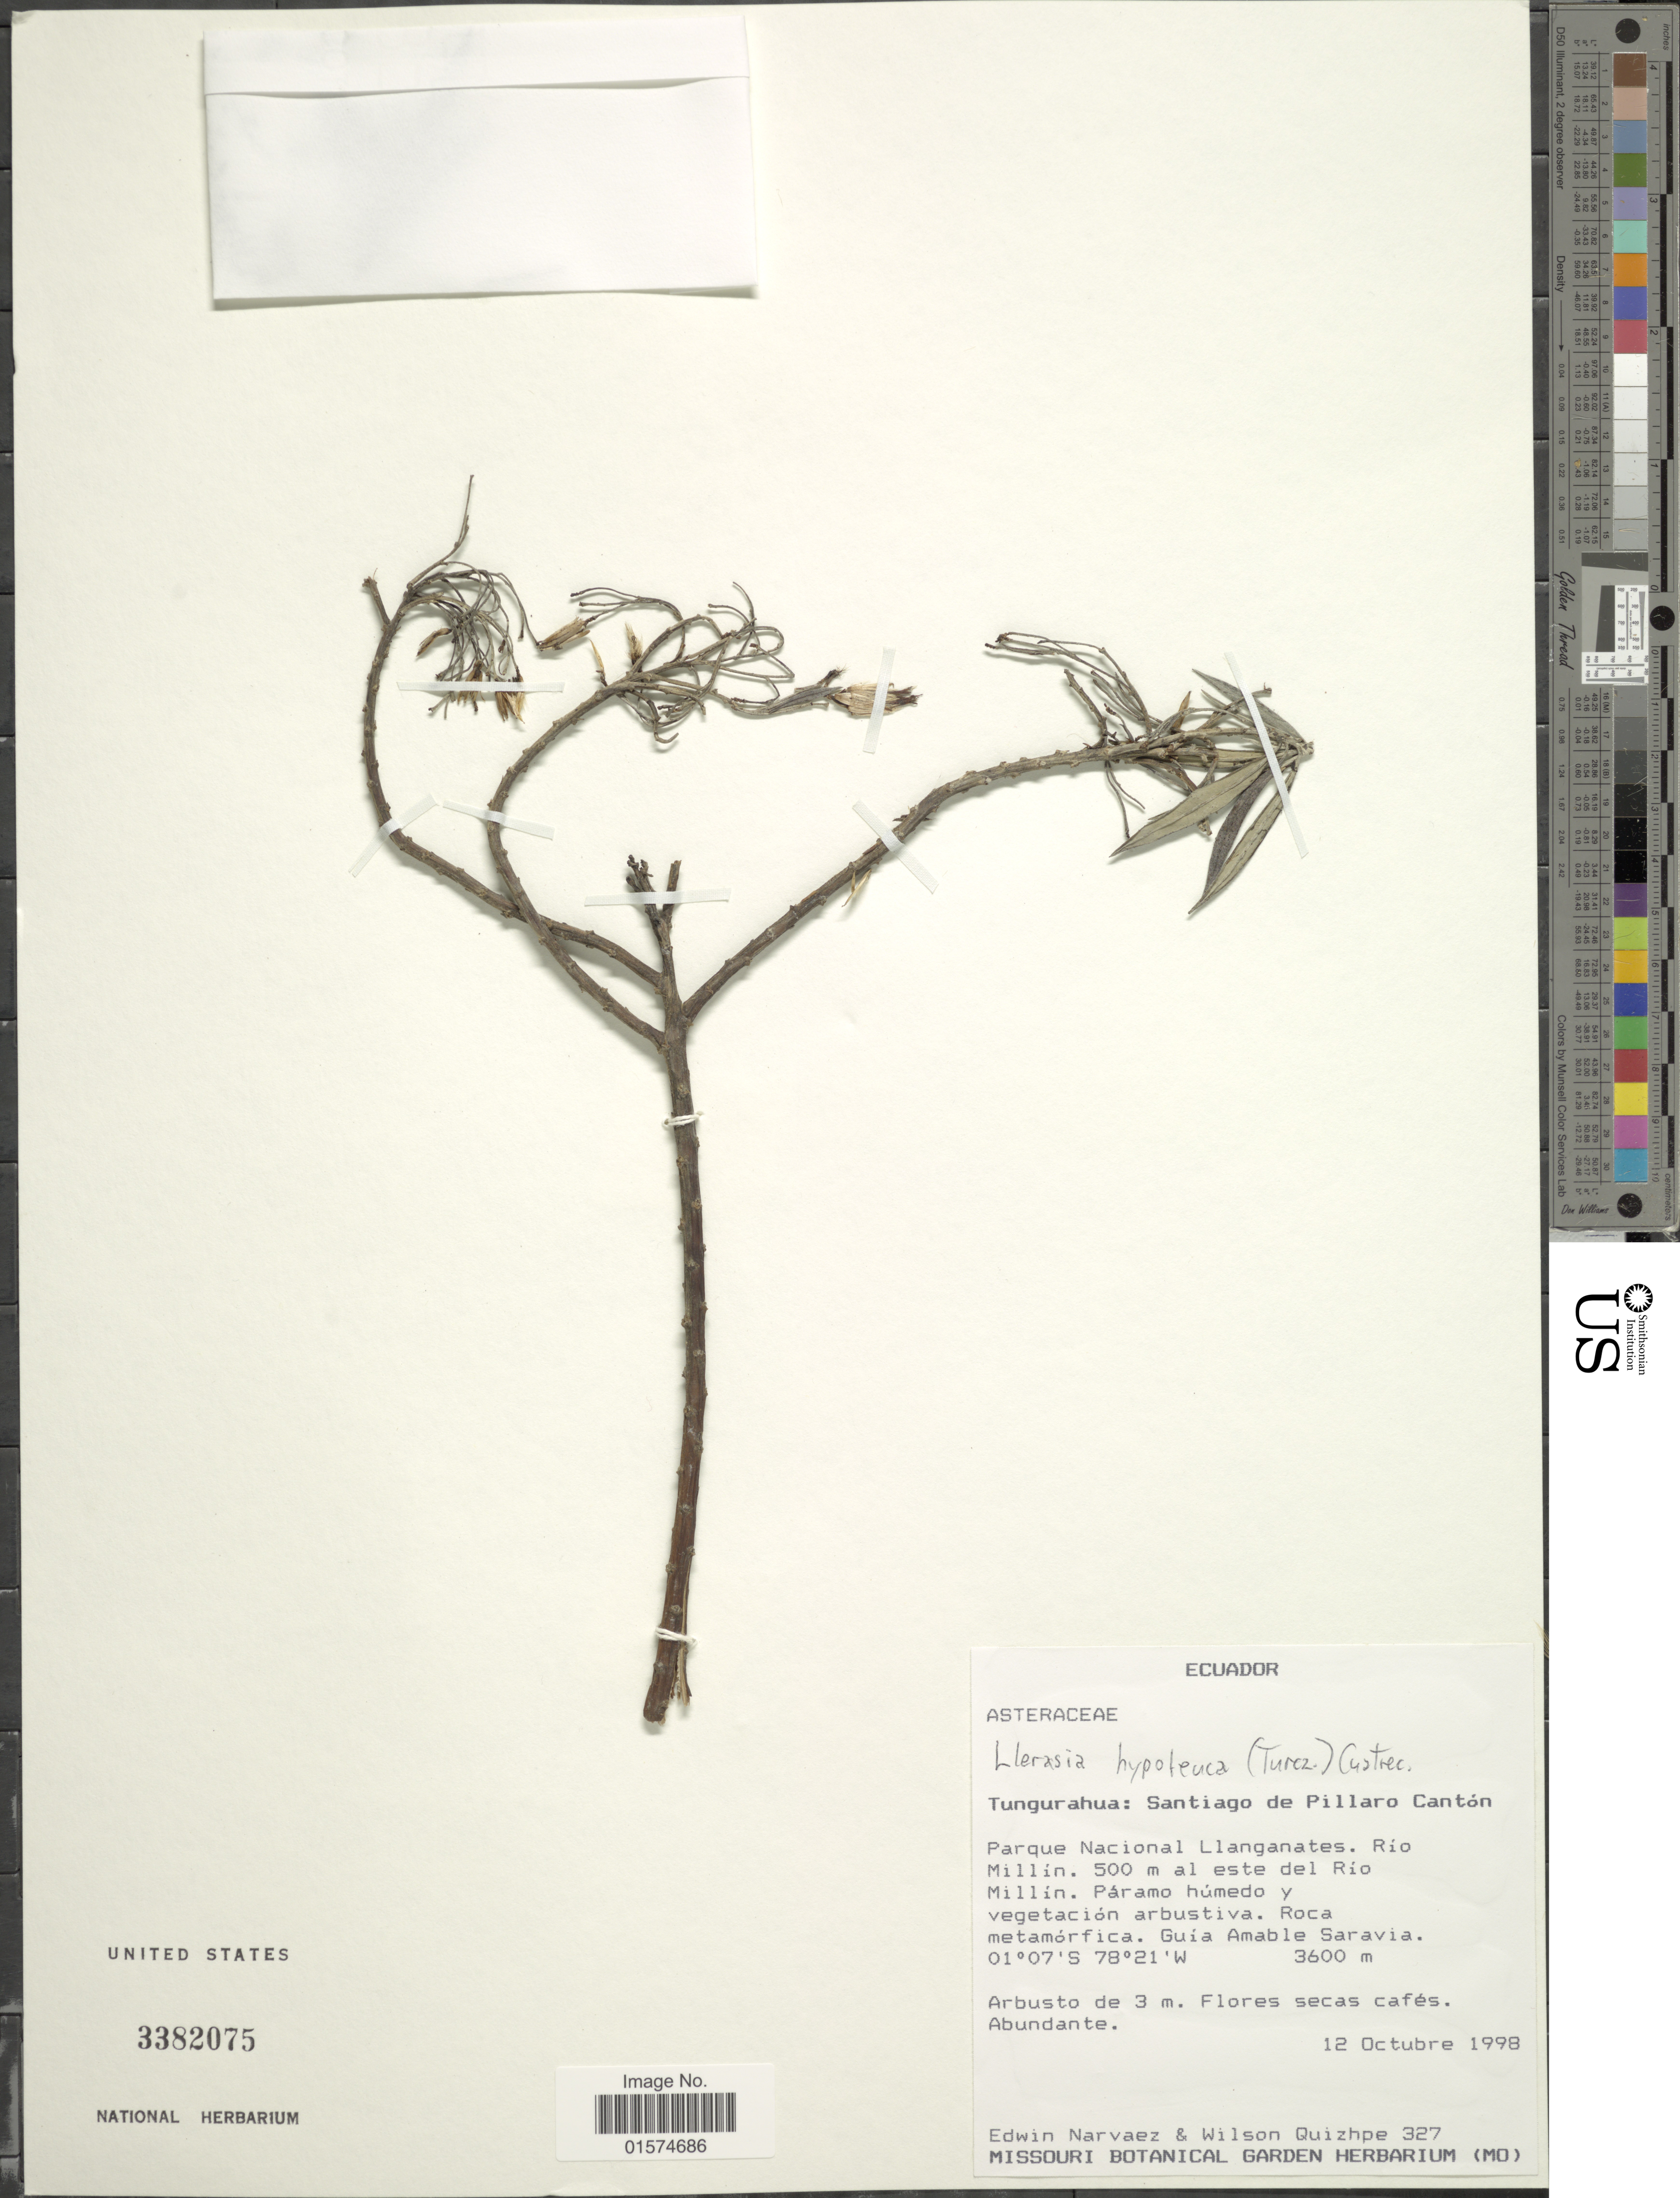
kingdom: Plantae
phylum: Tracheophyta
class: Magnoliopsida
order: Asterales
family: Asteraceae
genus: Llerasia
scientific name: Llerasia hypoleuca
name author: (Turcz.) Cuatrec.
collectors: E. Narváez & W. Quizhpe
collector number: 327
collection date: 1998-10-12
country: Ecuador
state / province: Tungurahua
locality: Santiago de Pillaro Cantón. Parque Nacional Llanganates. Rio Millín. 500 m al este del Río Millín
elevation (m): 3600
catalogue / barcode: US 3382075